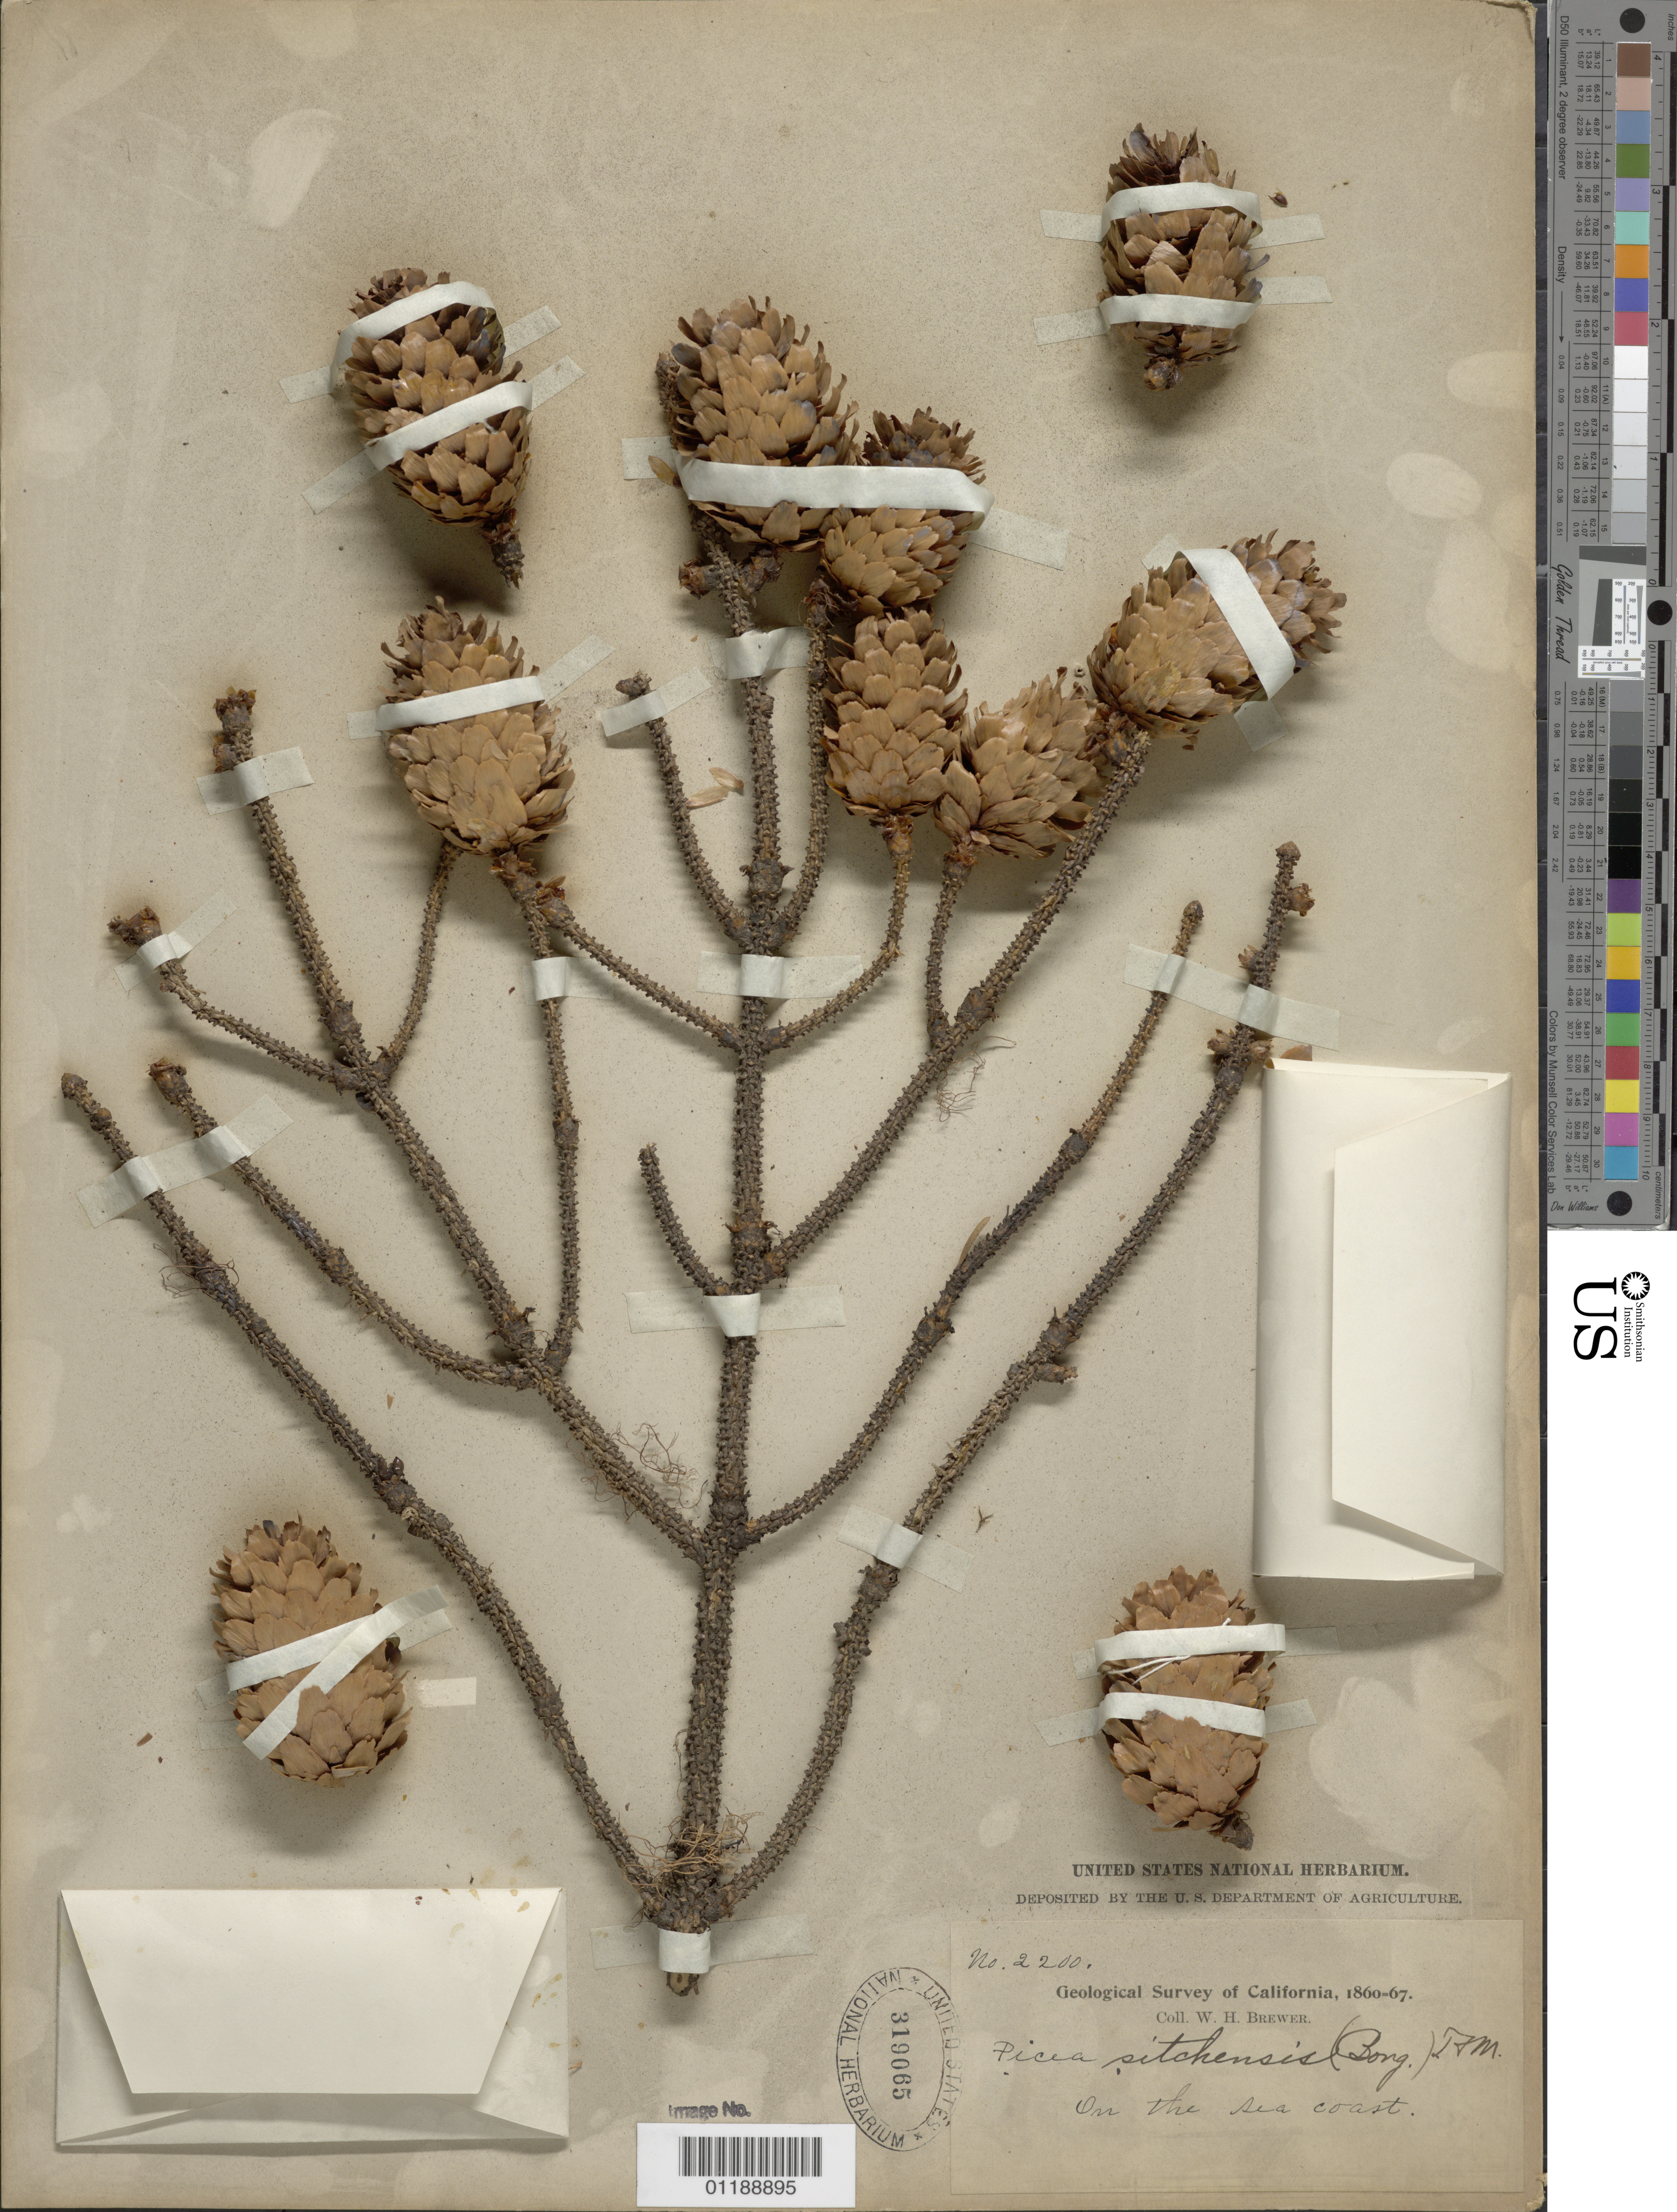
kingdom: Plantae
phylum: Tracheophyta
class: Pinopsida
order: Pinales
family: Pinaceae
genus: Picea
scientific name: Picea sitchensis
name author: (Bong.) Carrière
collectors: W. H. Brewer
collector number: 2200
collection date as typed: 1860 to -- --- 1867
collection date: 1860/1867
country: United States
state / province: California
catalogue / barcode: US 319065